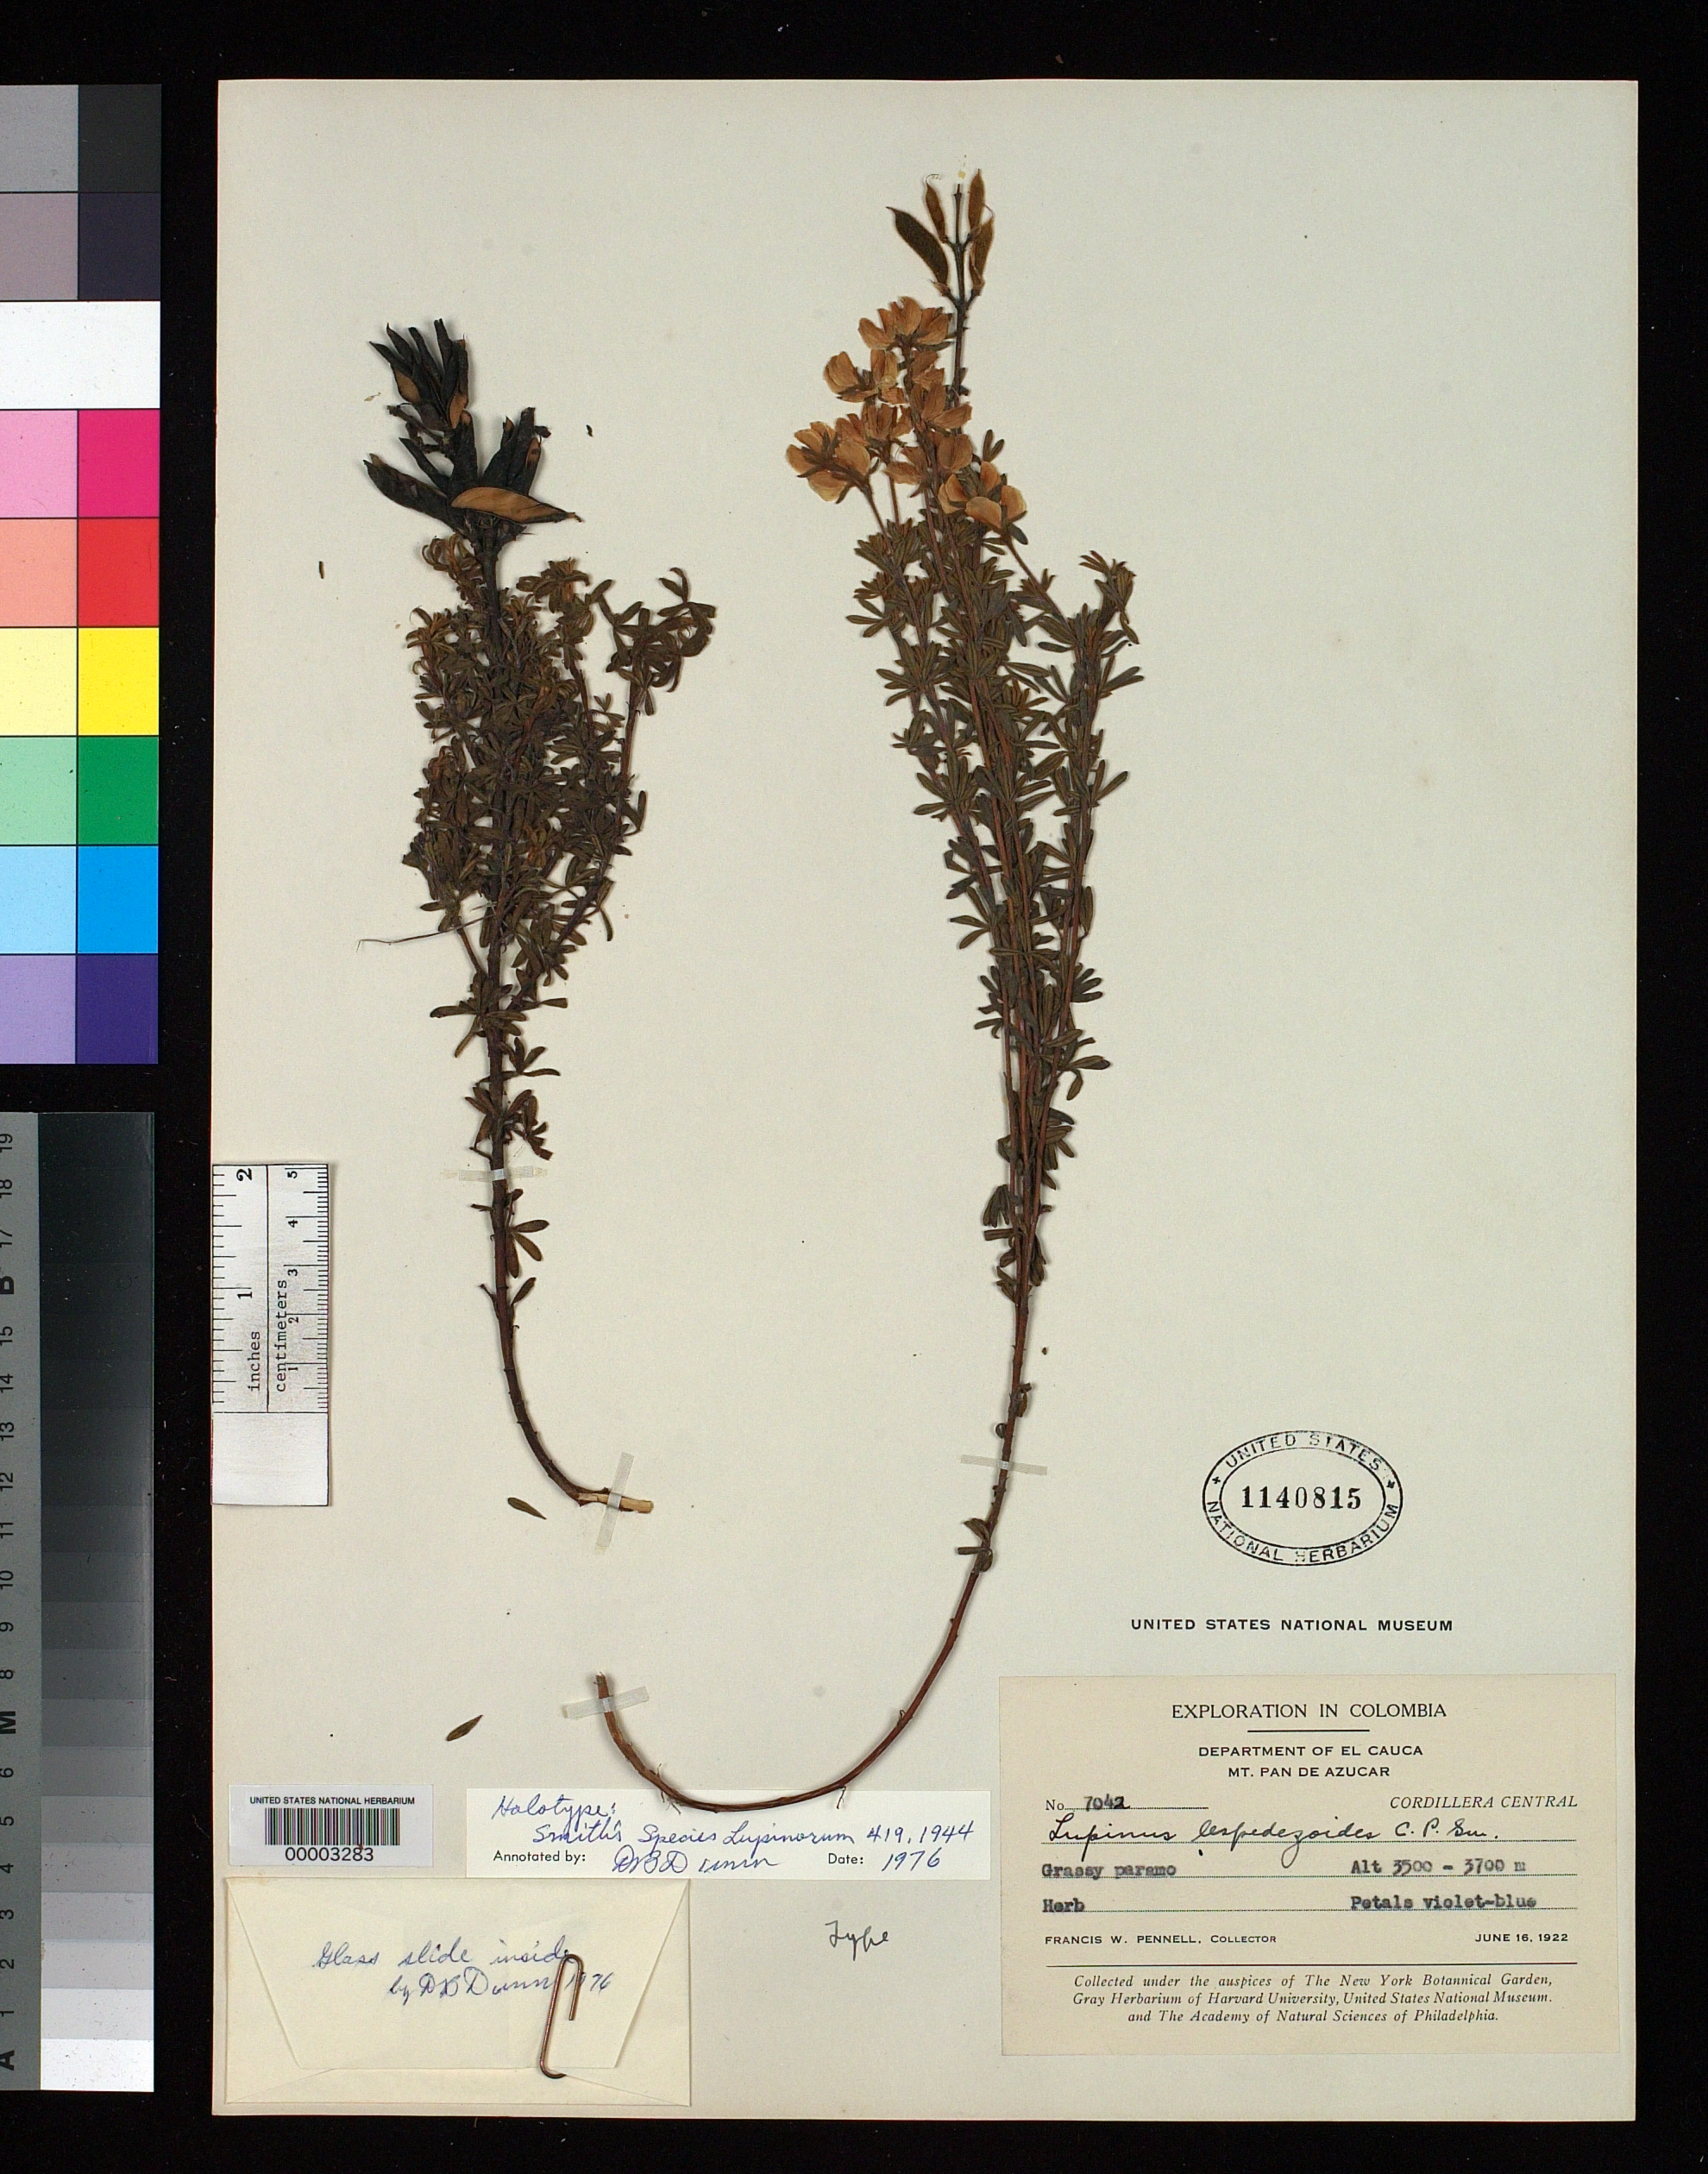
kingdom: Plantae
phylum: Tracheophyta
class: Magnoliopsida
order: Fabales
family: Fabaceae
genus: Lupinus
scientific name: Lupinus lespedezoides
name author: C.P. Sm.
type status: Holotype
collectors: F. W. Pennell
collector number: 7042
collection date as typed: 16 Jun 1922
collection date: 1922-06-16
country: Colombia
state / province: Cauca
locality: Mt. Pan de Azucar.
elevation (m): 3500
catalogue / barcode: US 1140815